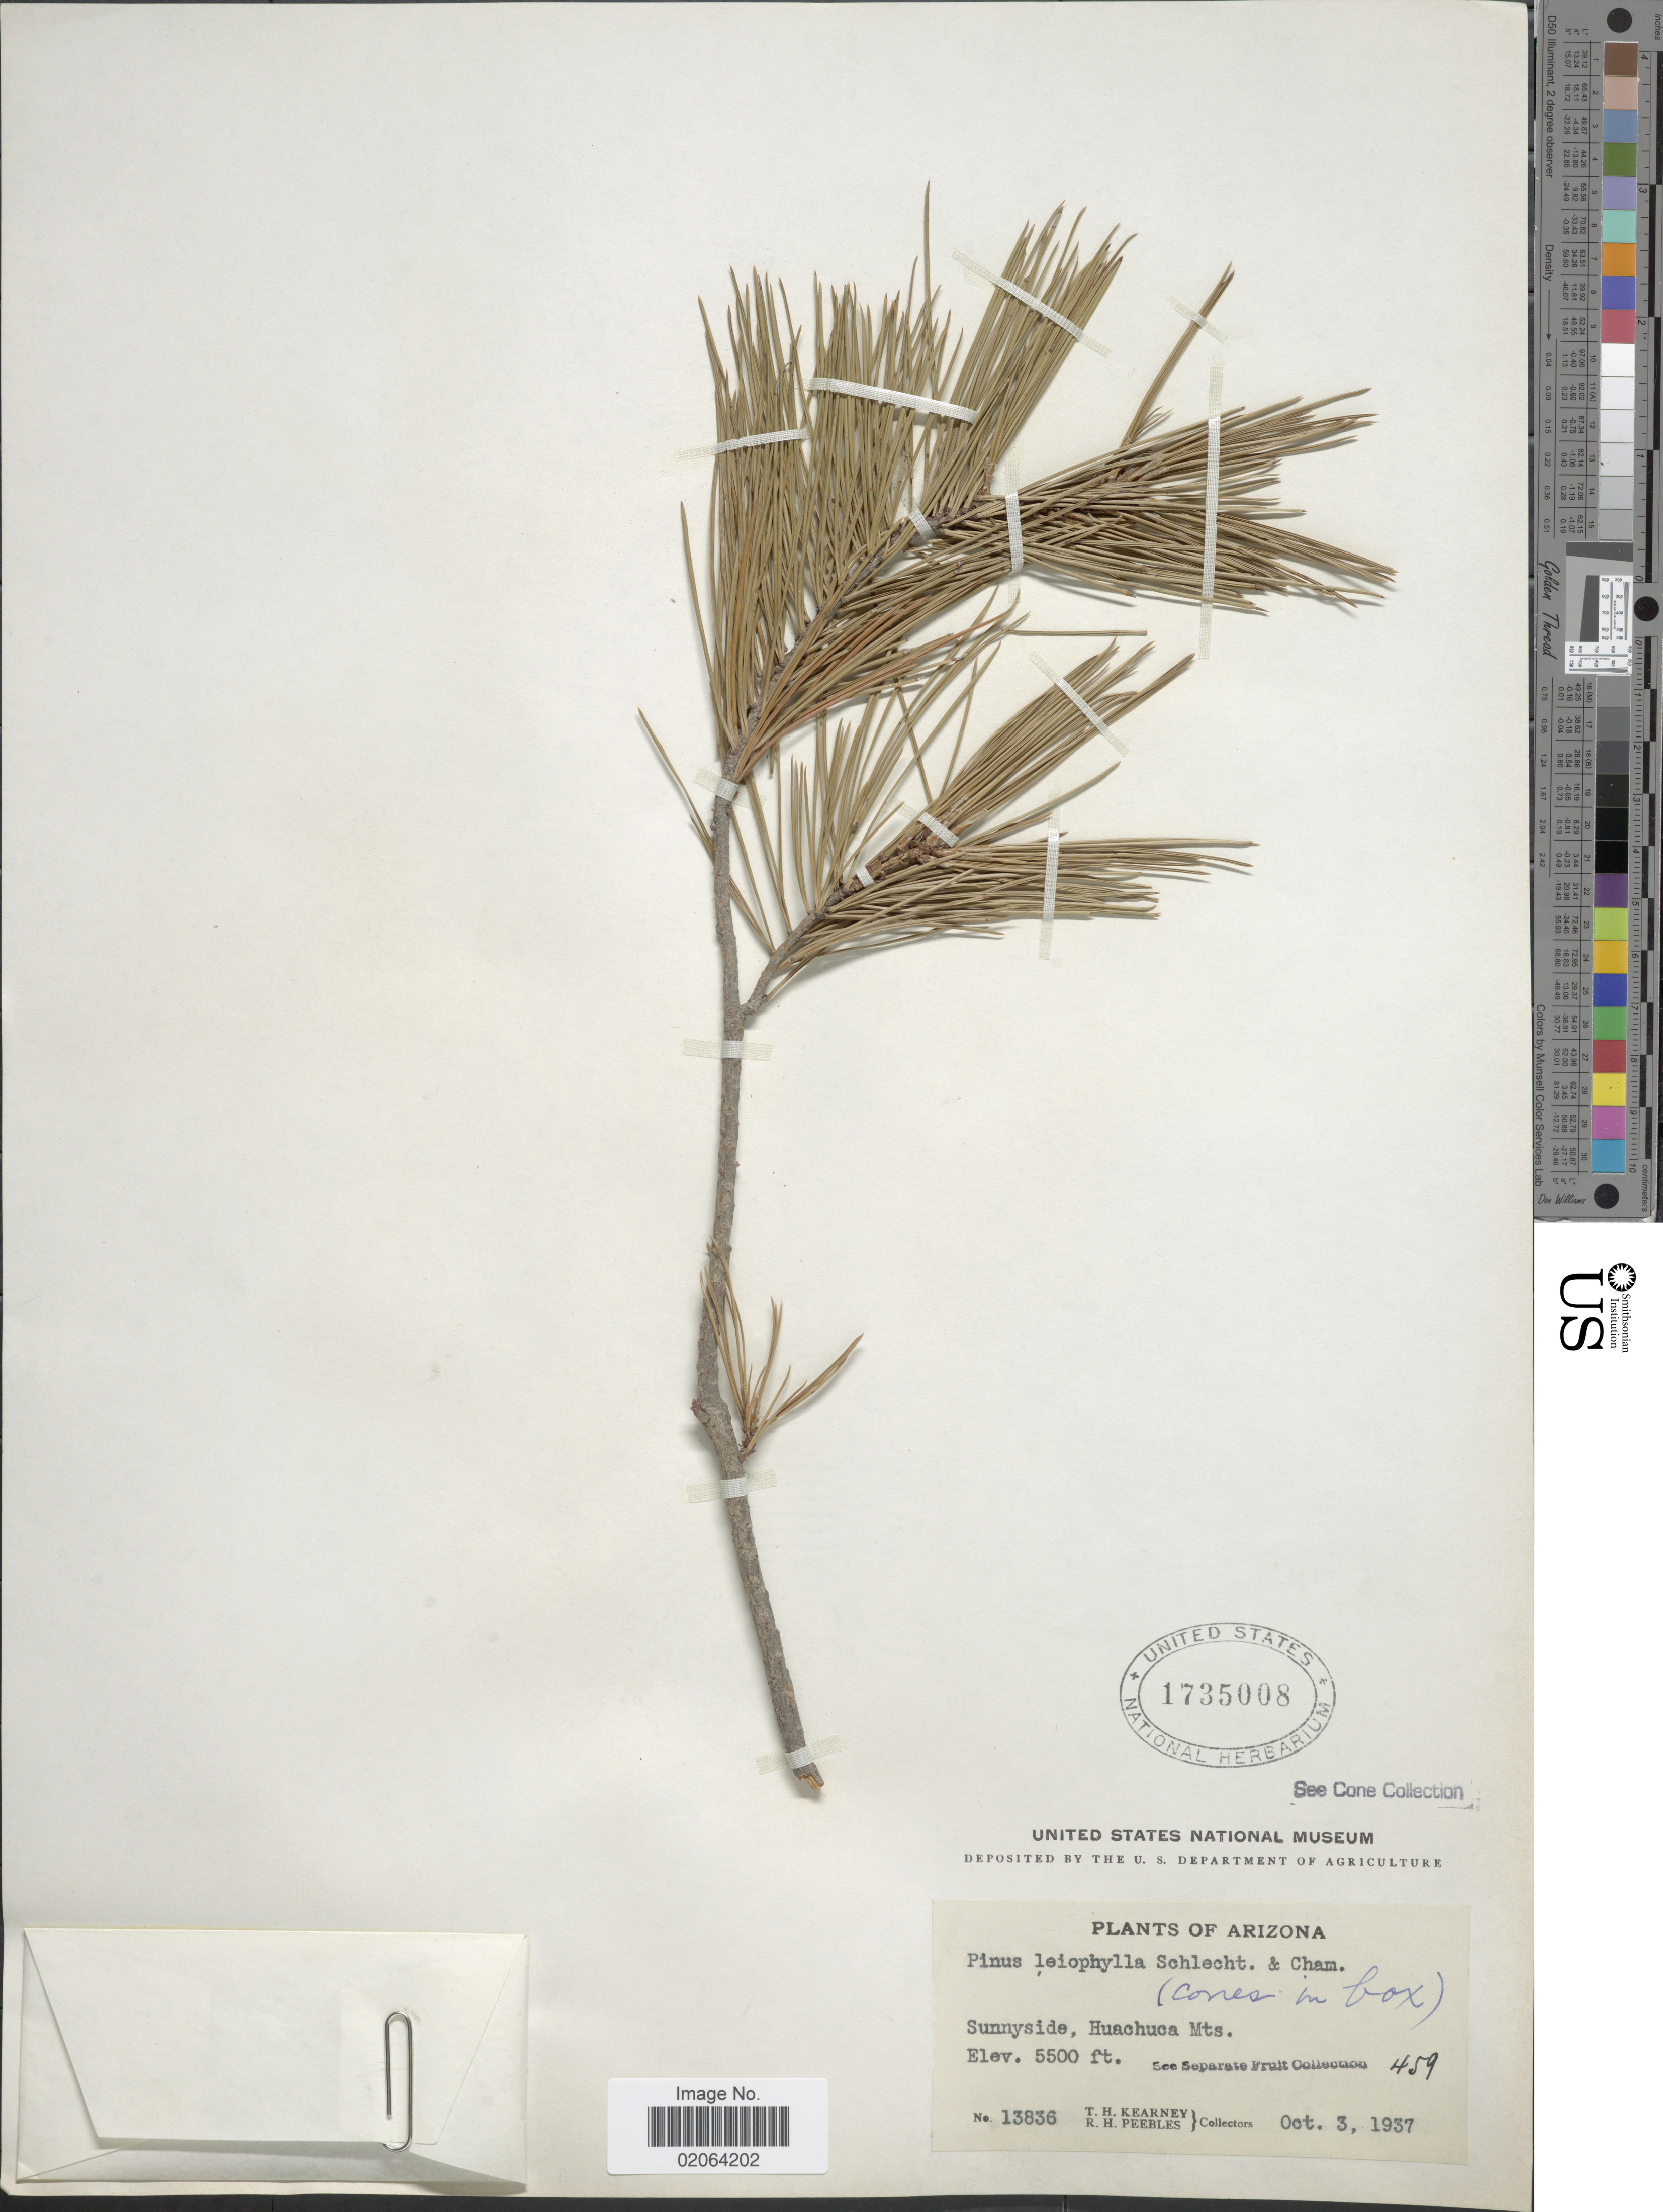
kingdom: Plantae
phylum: Tracheophyta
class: Pinopsida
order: Pinales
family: Pinaceae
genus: Pinus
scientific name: Pinus leiophylla var. chihuahuana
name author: (Engelm.) Shaw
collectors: T. H. Kearney & R. H. Peebles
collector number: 13836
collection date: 1937-10-03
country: United States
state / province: Arizona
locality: Sunnyside, Huachuca Mts,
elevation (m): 1676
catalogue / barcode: US 1735008